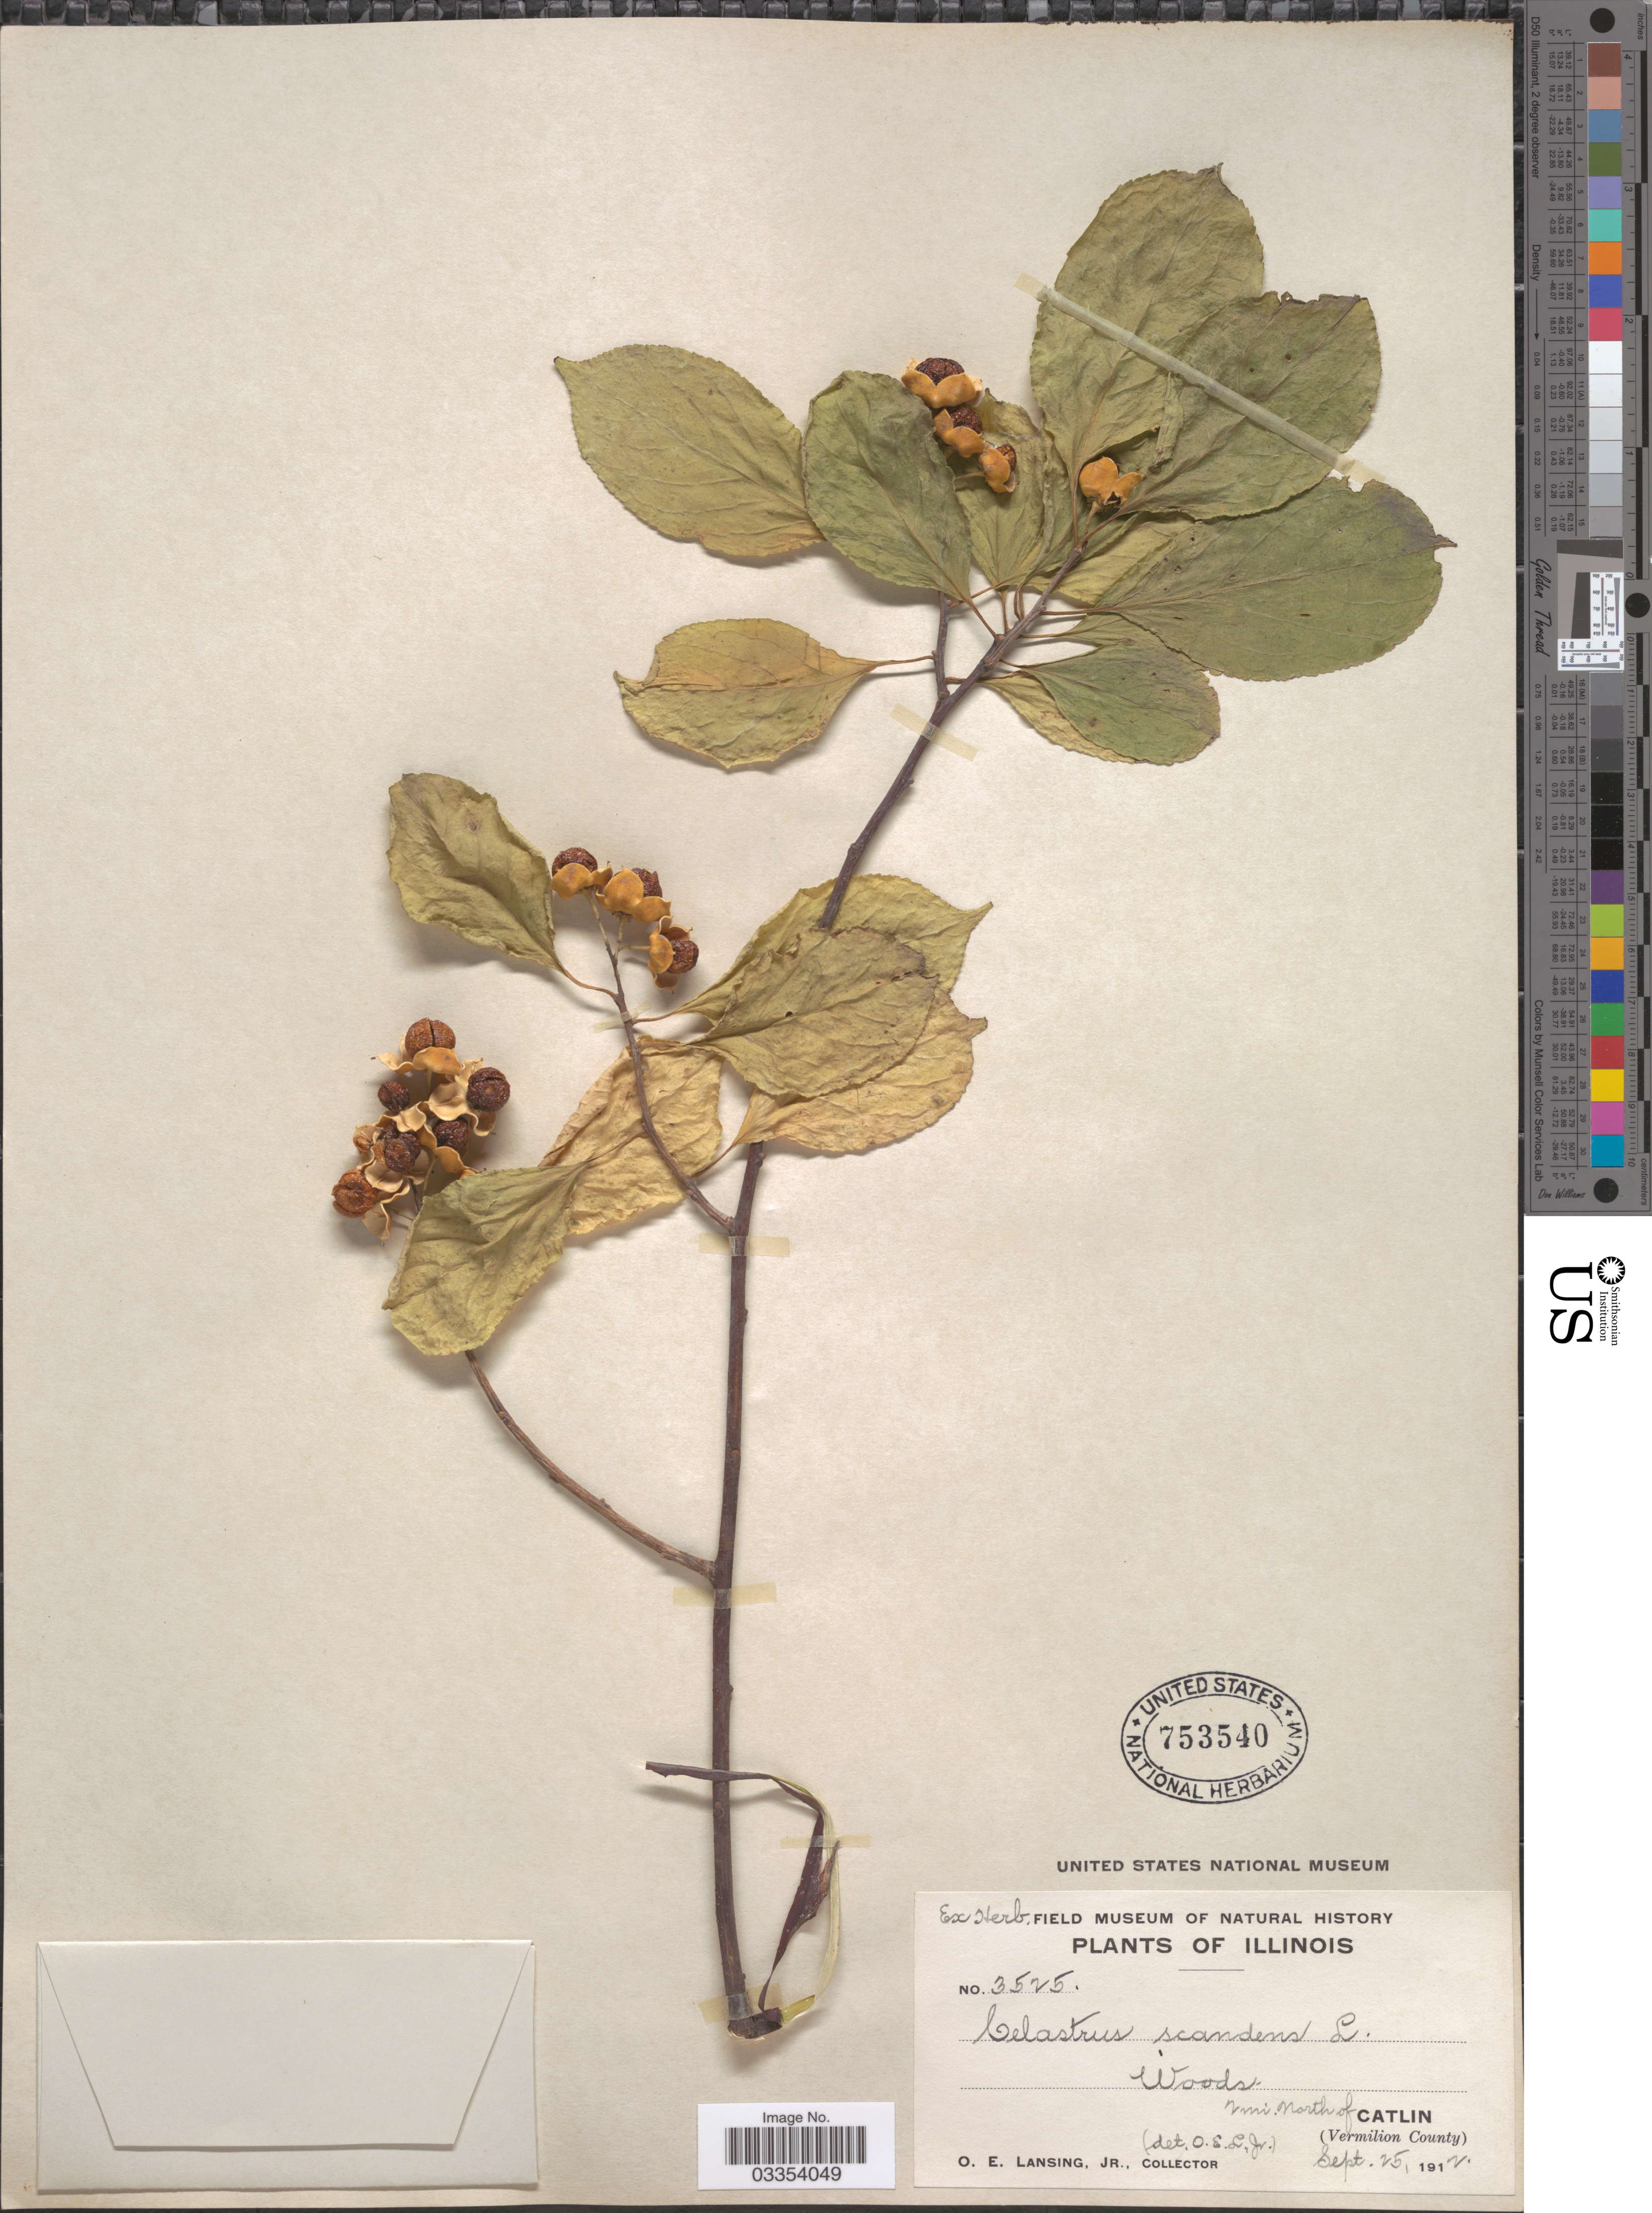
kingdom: Plantae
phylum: Tracheophyta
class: Magnoliopsida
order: Celastrales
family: Celastraceae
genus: Celastrus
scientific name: Celastrus scandens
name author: L.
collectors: O. Lansing Jr.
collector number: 3525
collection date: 1912-09-25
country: United States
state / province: Illinois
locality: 2 mi. North of Catlin (Vermilion County).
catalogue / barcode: US 753540